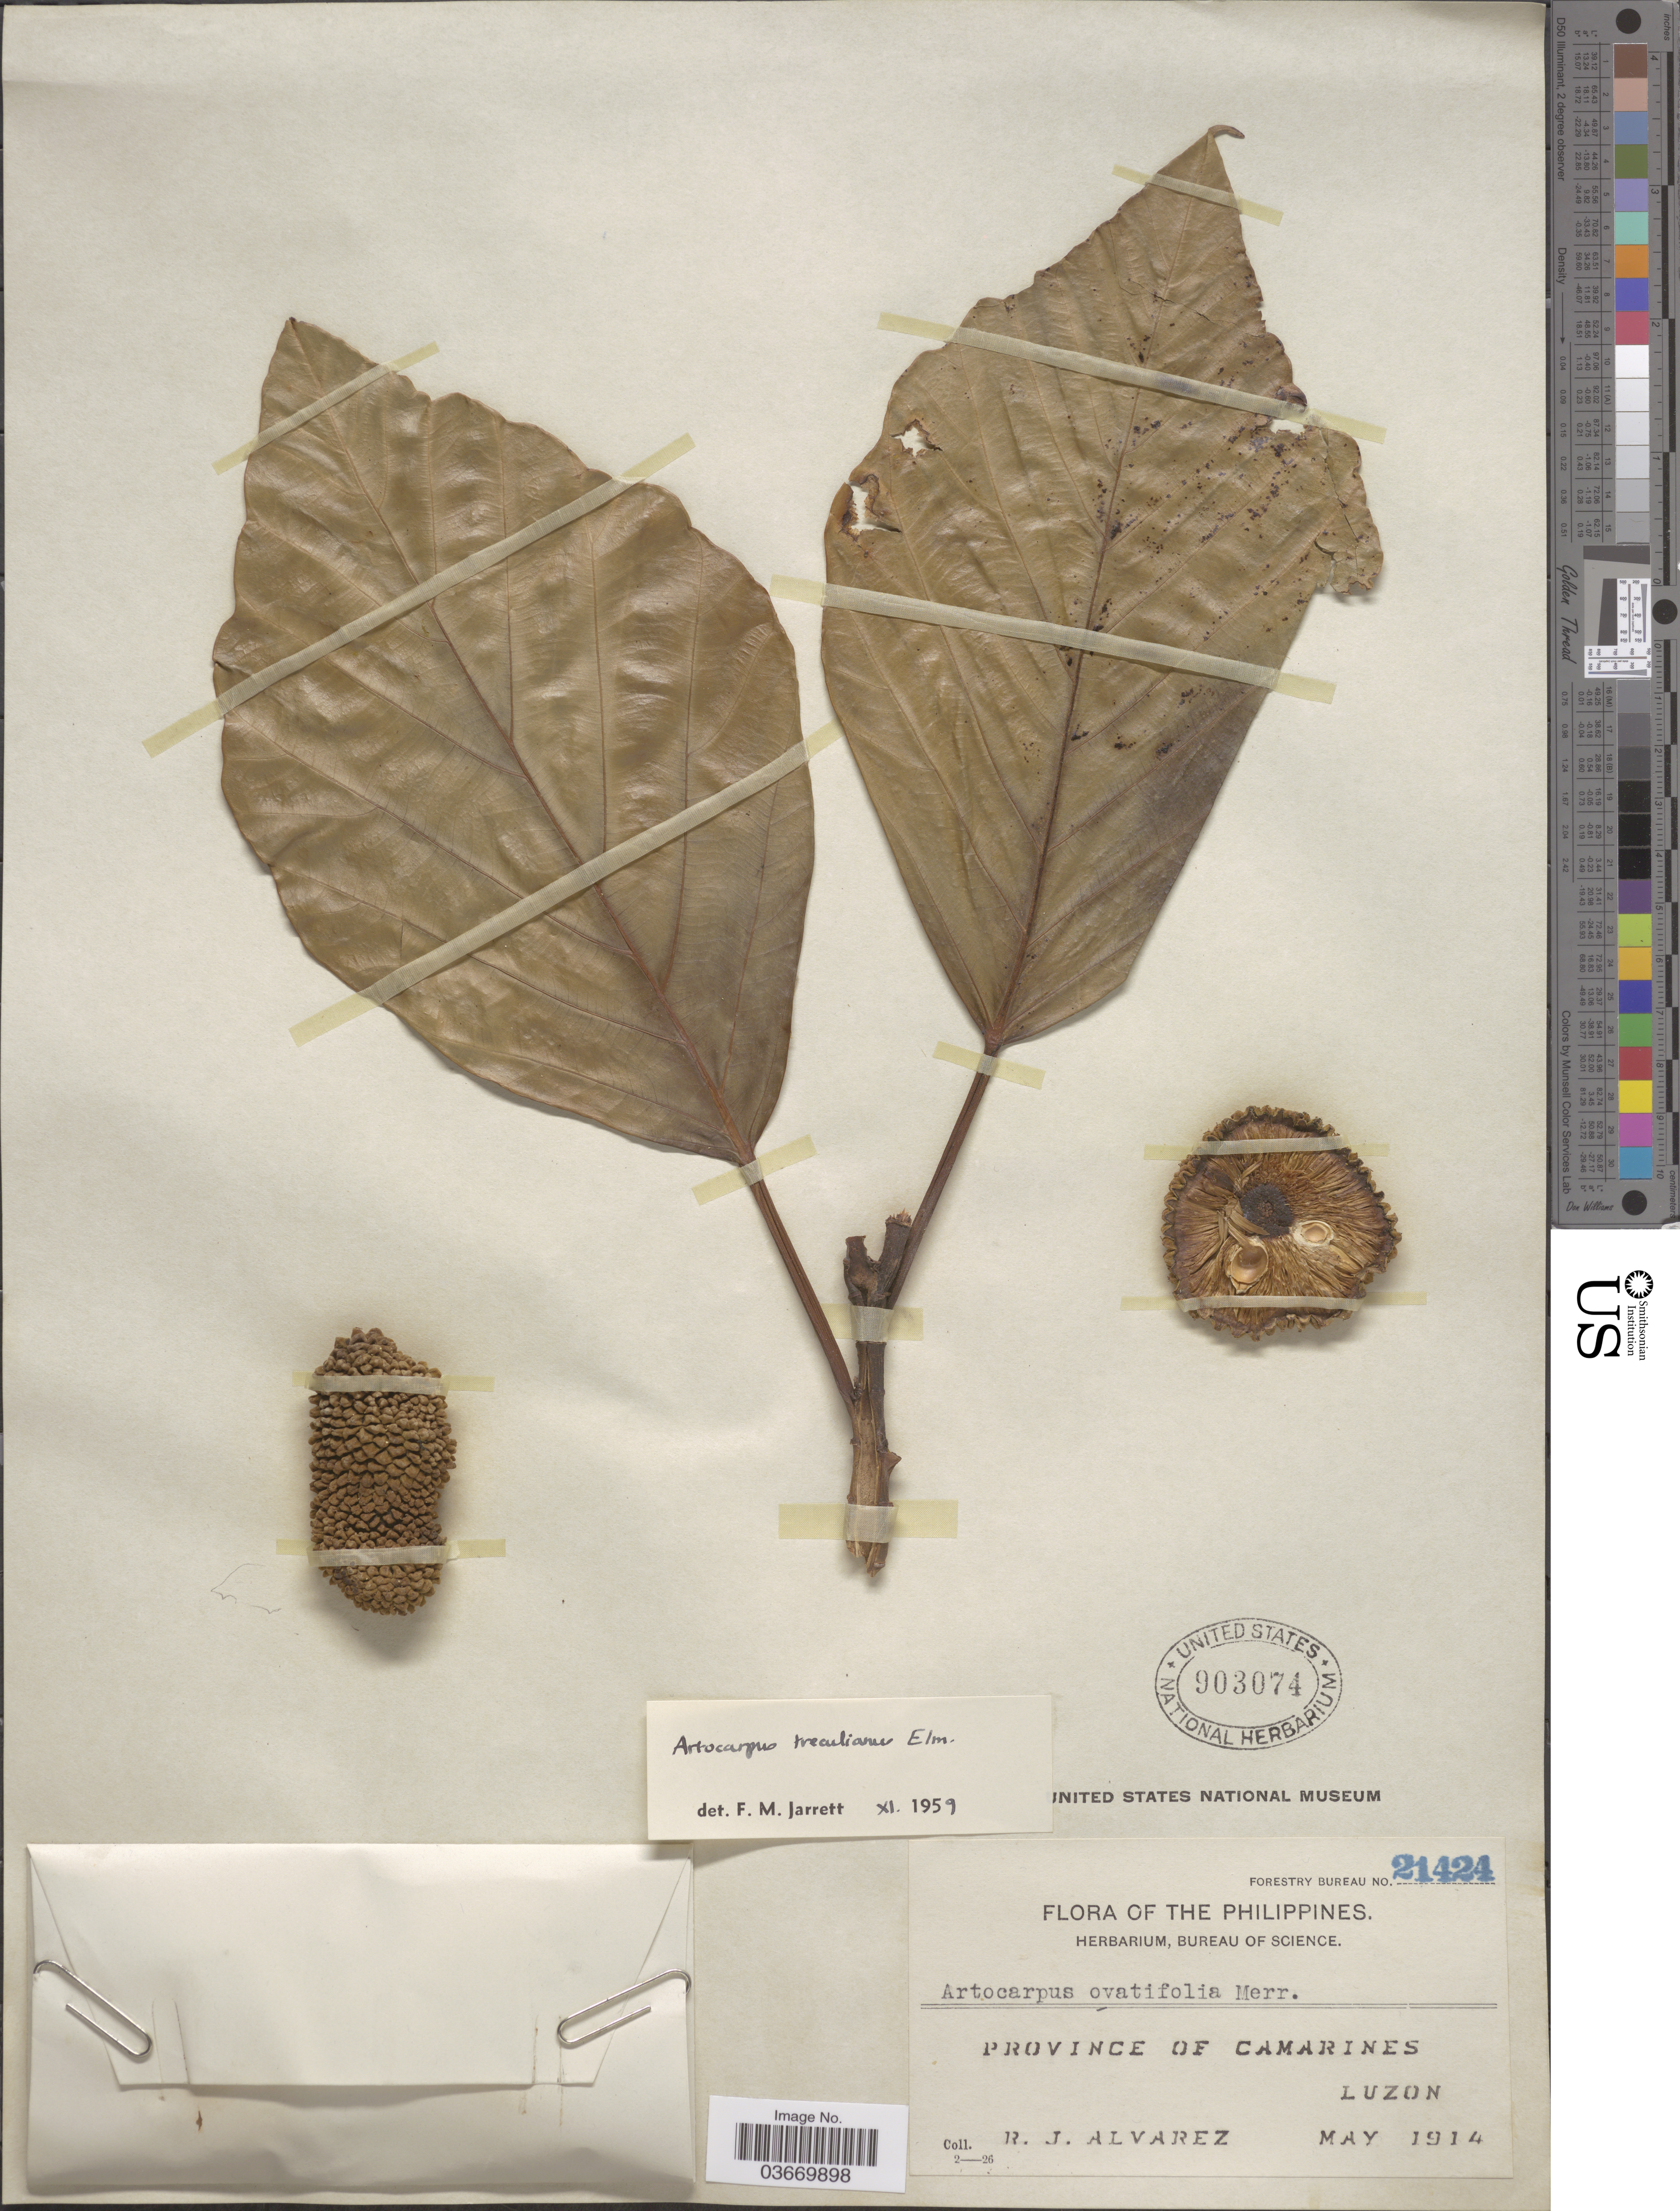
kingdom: Plantae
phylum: Tracheophyta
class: Magnoliopsida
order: Rosales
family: Moraceae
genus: Artocarpus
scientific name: Artocarpus treculianus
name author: Elmer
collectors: R. Alvarez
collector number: Forestry Bureau 21424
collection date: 1914-05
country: Philippines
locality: Province of Camarines, Luzon.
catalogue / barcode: US 903074